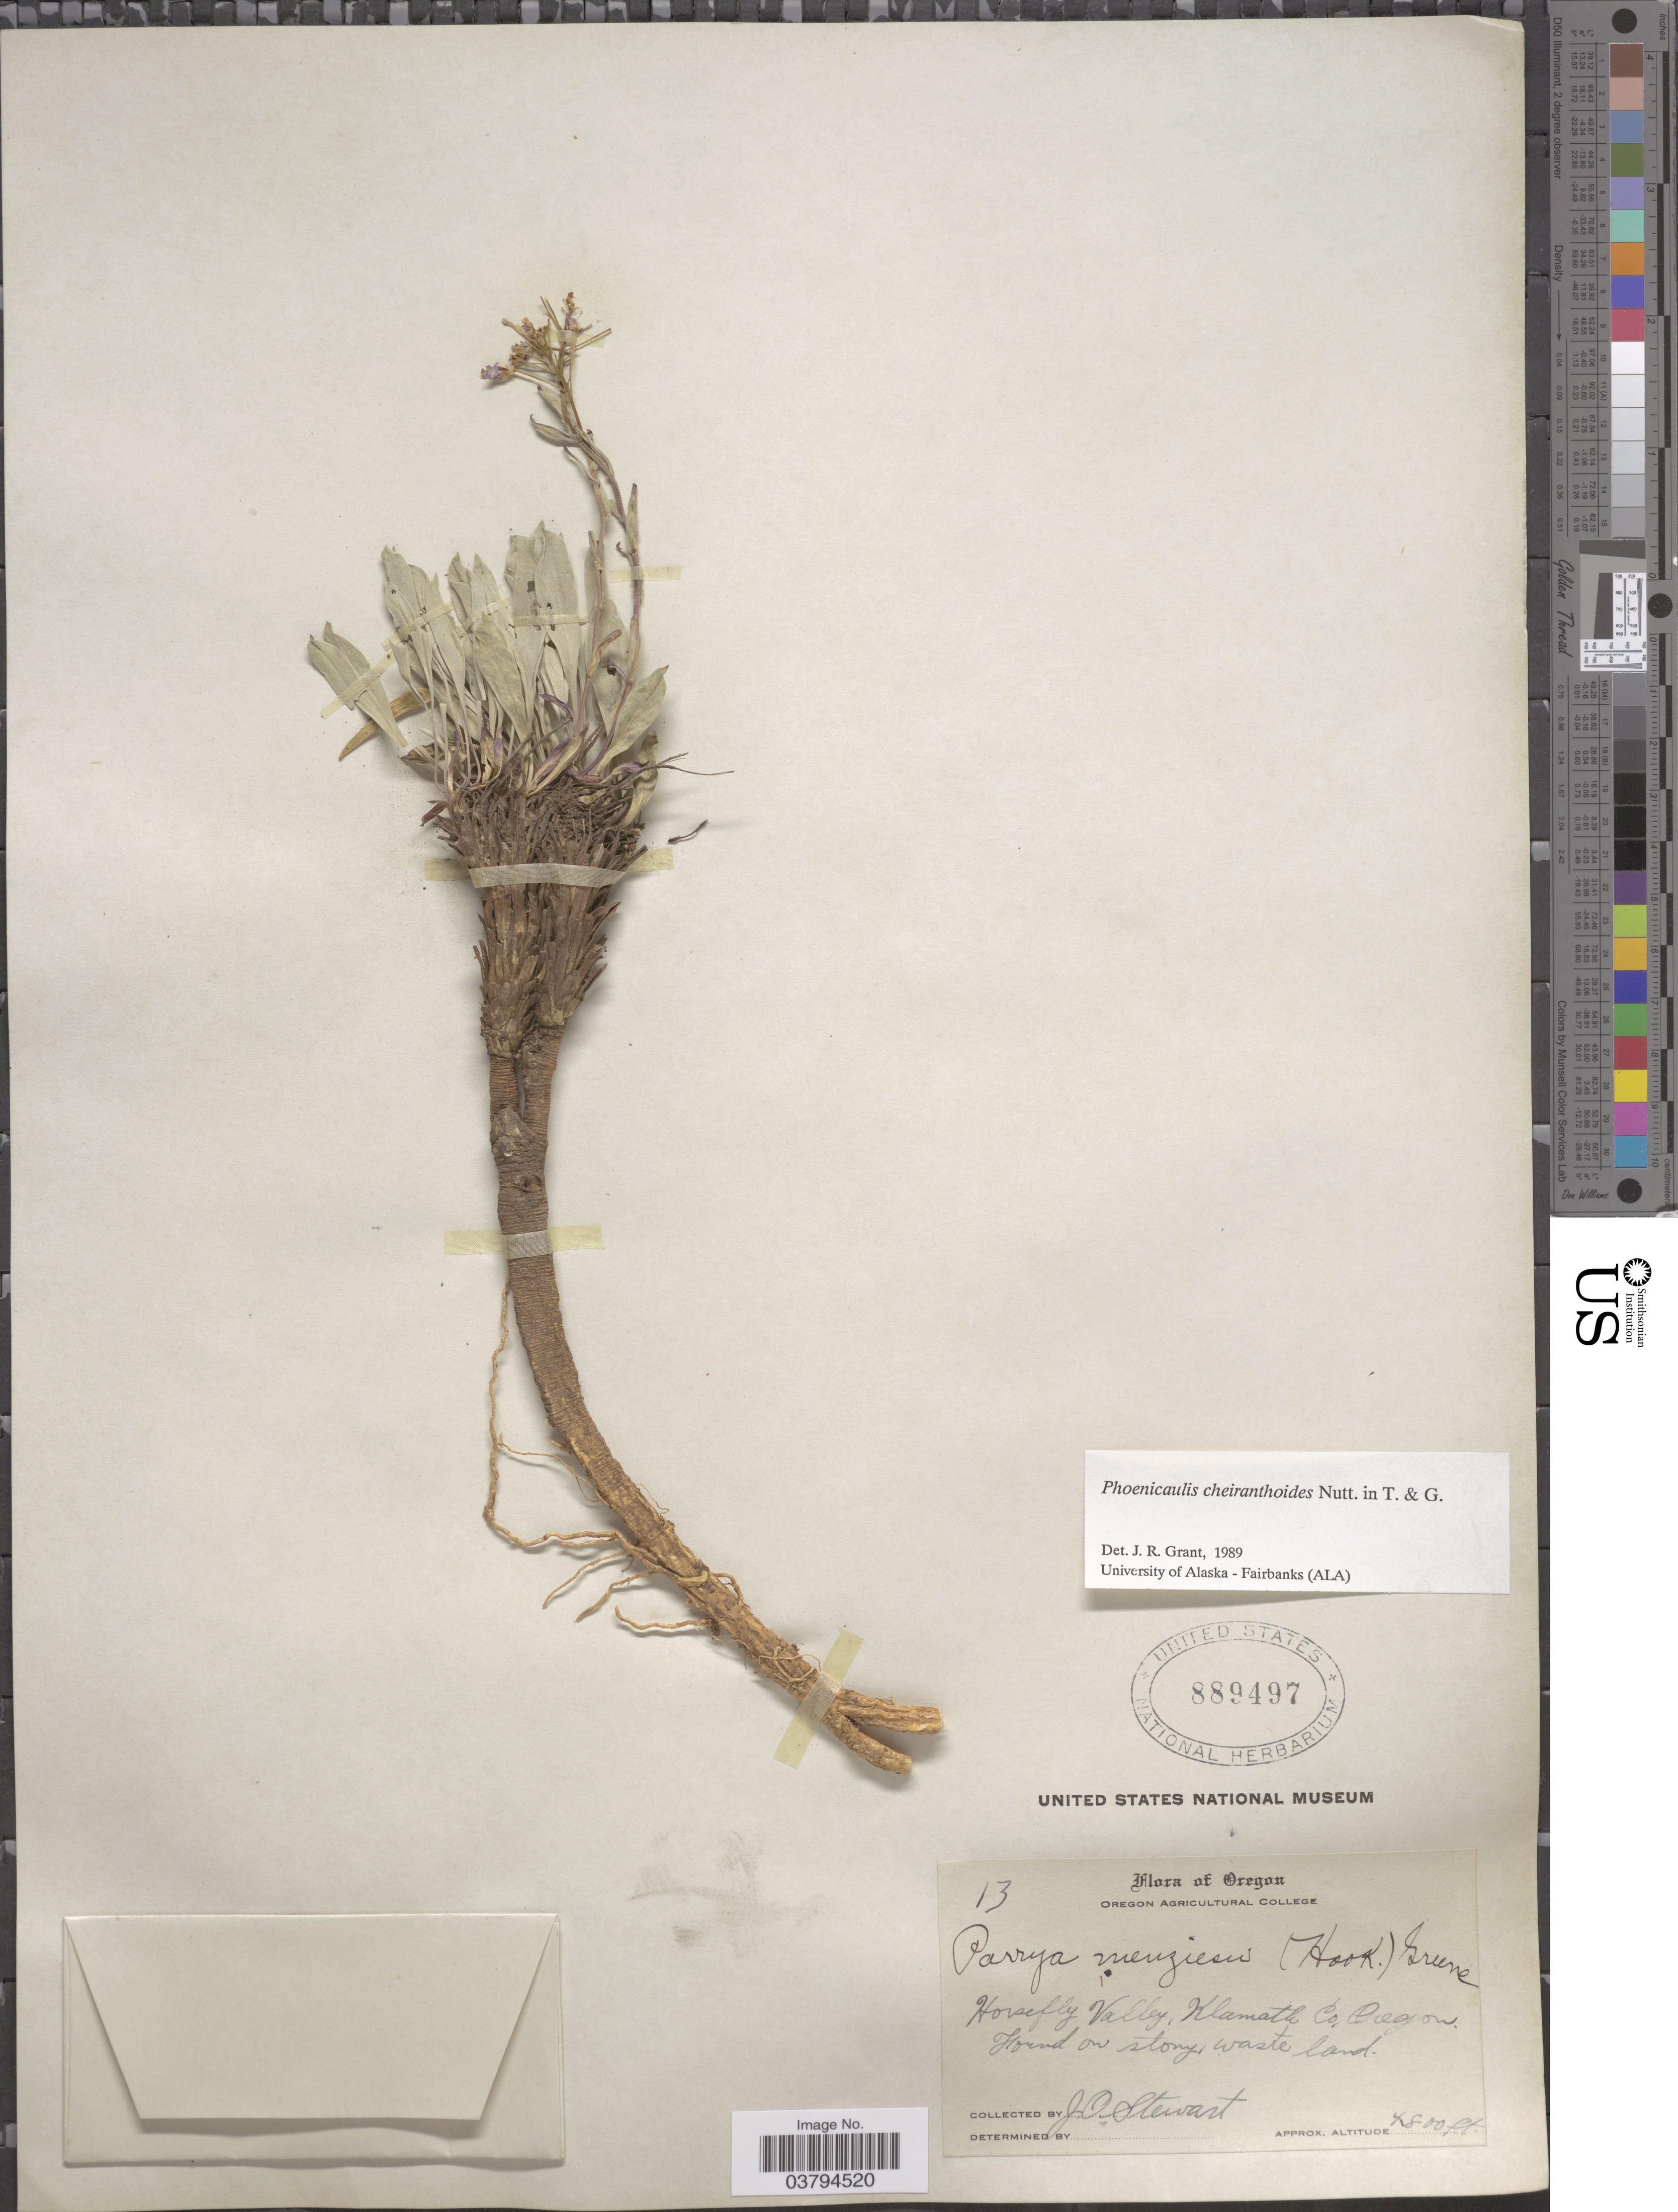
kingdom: Plantae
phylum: Tracheophyta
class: Magnoliopsida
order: Brassicales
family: Brassicaceae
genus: Phoenicaulis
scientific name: Phoenicaulis cheiranthoides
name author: Nutt.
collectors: J. Stewart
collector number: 13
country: United States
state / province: Oregon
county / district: Klamath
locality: Horsefly Valley, Klamath Co. Found on stony waste land.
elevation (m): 1463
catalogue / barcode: US 889497